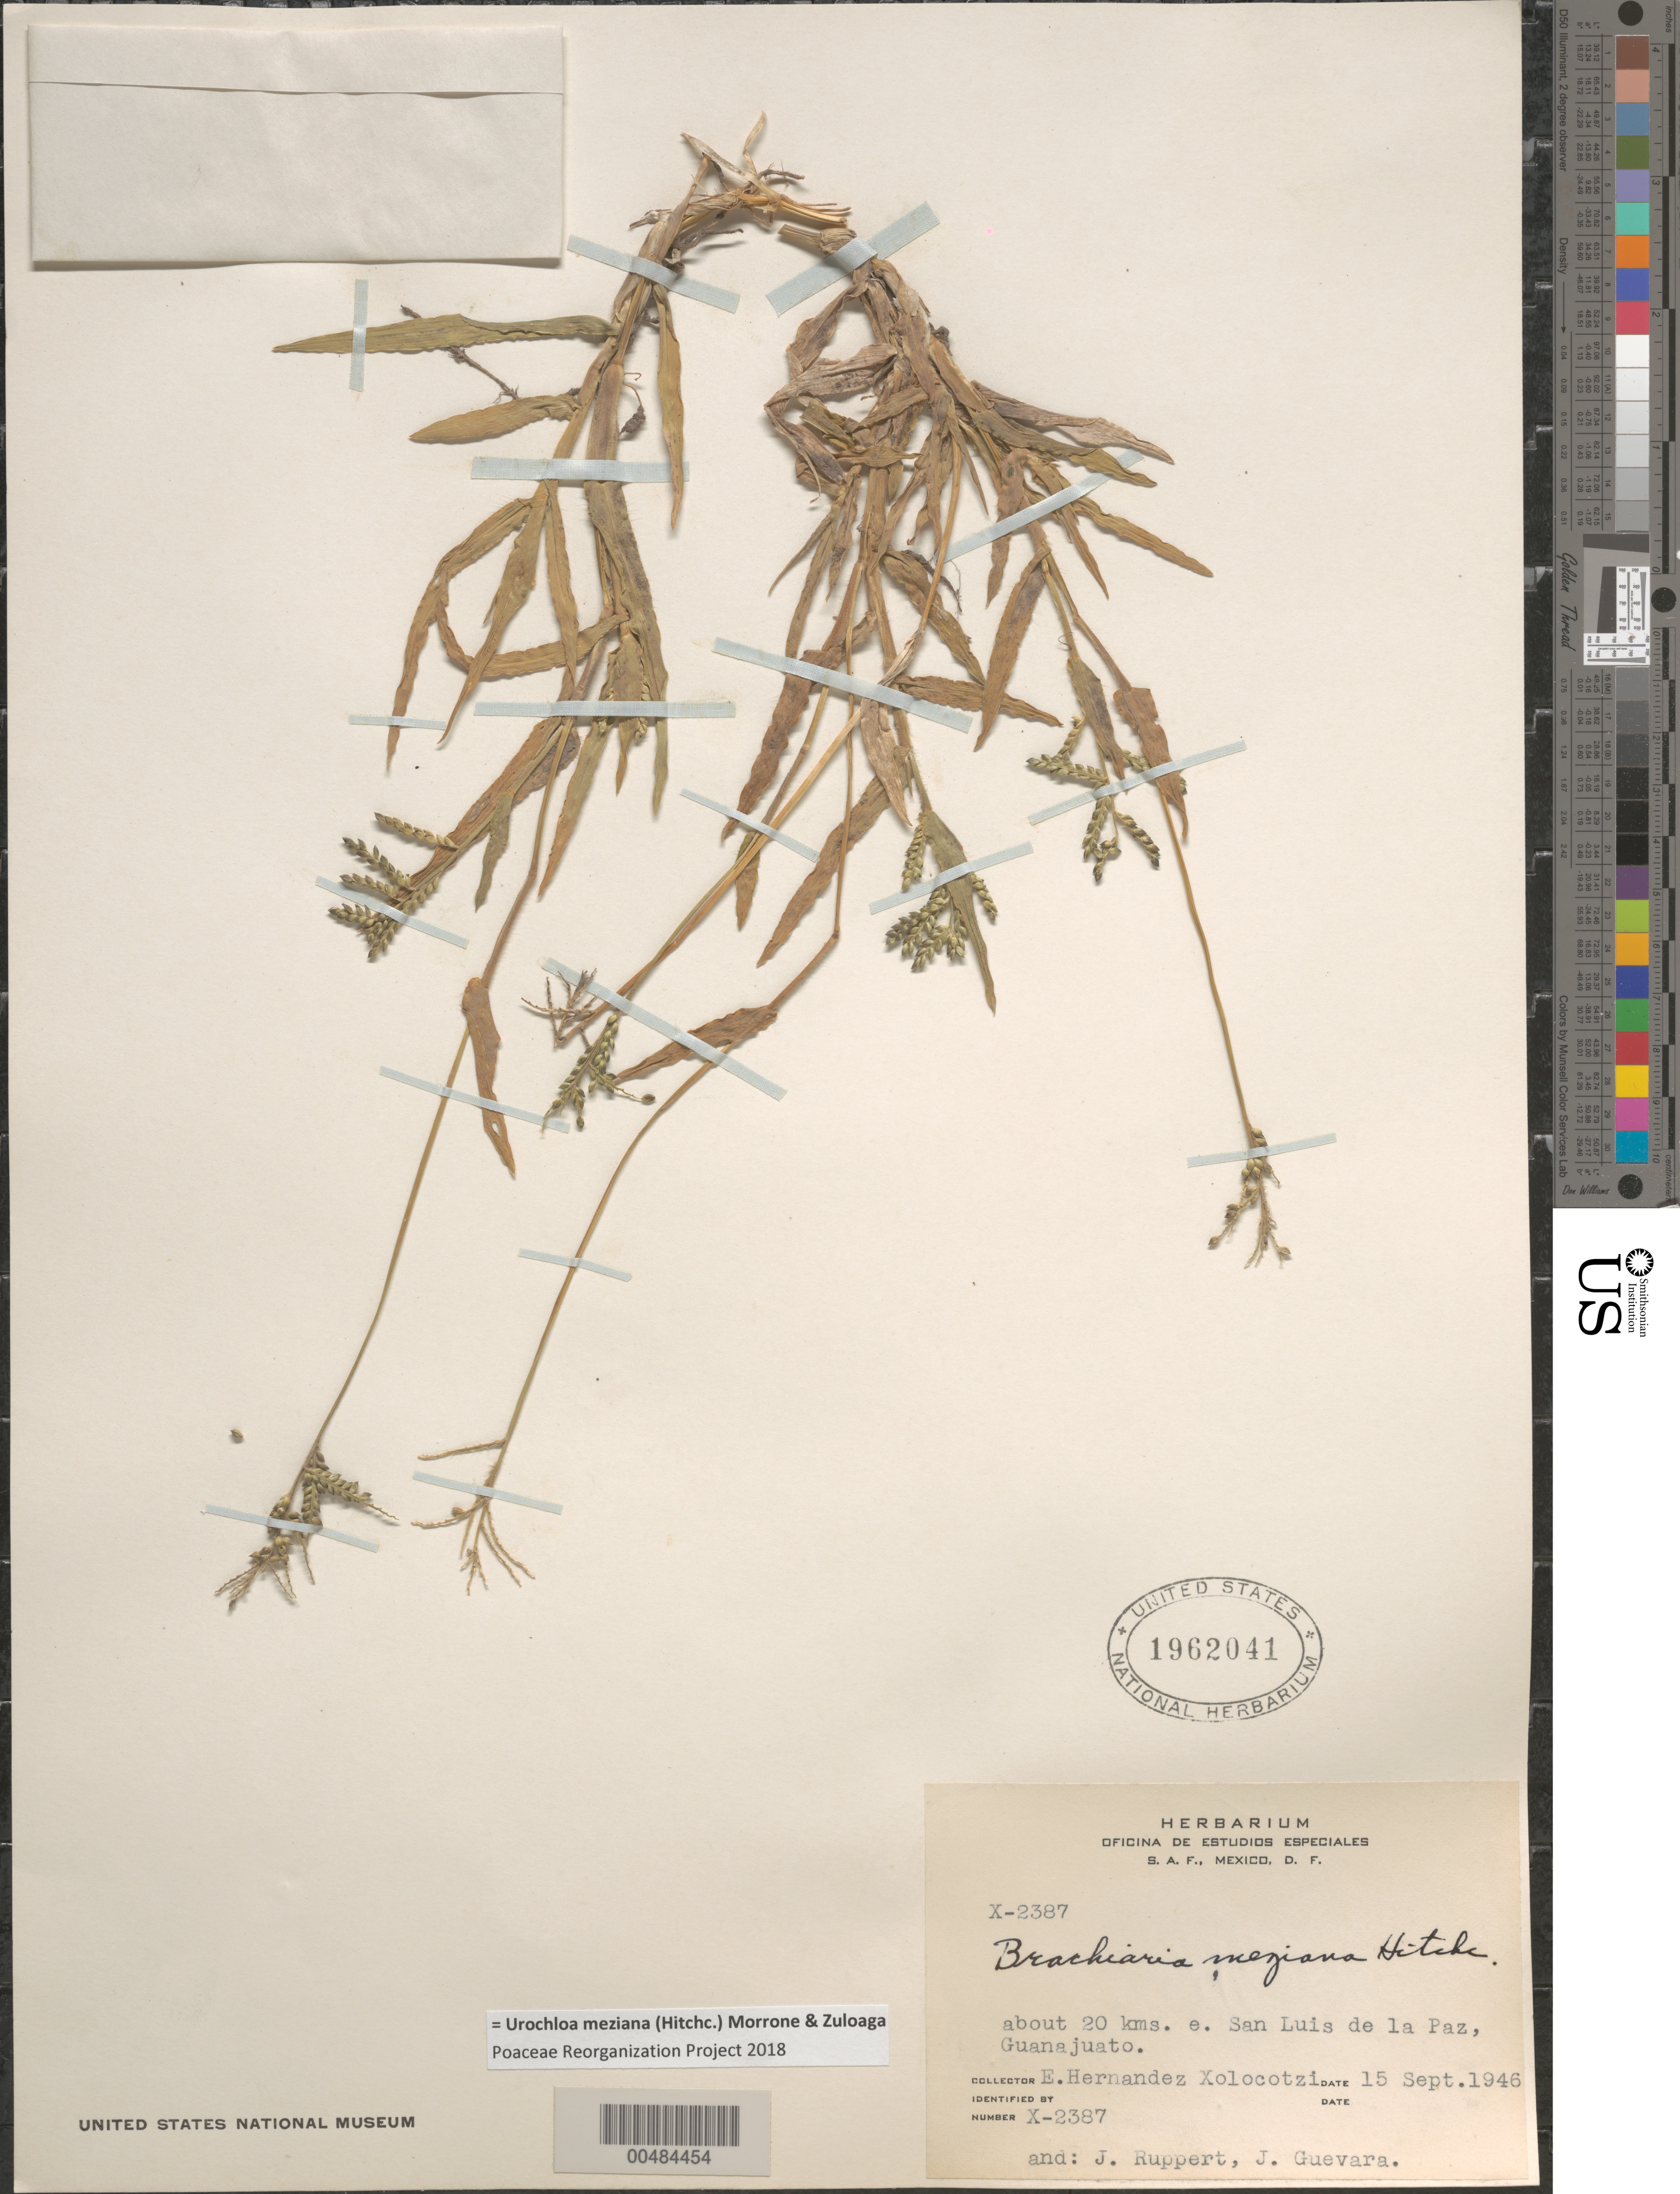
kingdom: Plantae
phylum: Tracheophyta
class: Liliopsida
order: Poales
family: Poaceae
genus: Brachiaria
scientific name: Brachiaria meziana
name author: Hitchc.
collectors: E. I. Hernández-X., J. Ruppert & J. Guevara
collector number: X-2387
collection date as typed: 15 Sep 1946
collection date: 1946-09-15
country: Mexico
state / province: Guanajuato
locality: About 20 km E San Luis de la Paz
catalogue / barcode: US 1962041